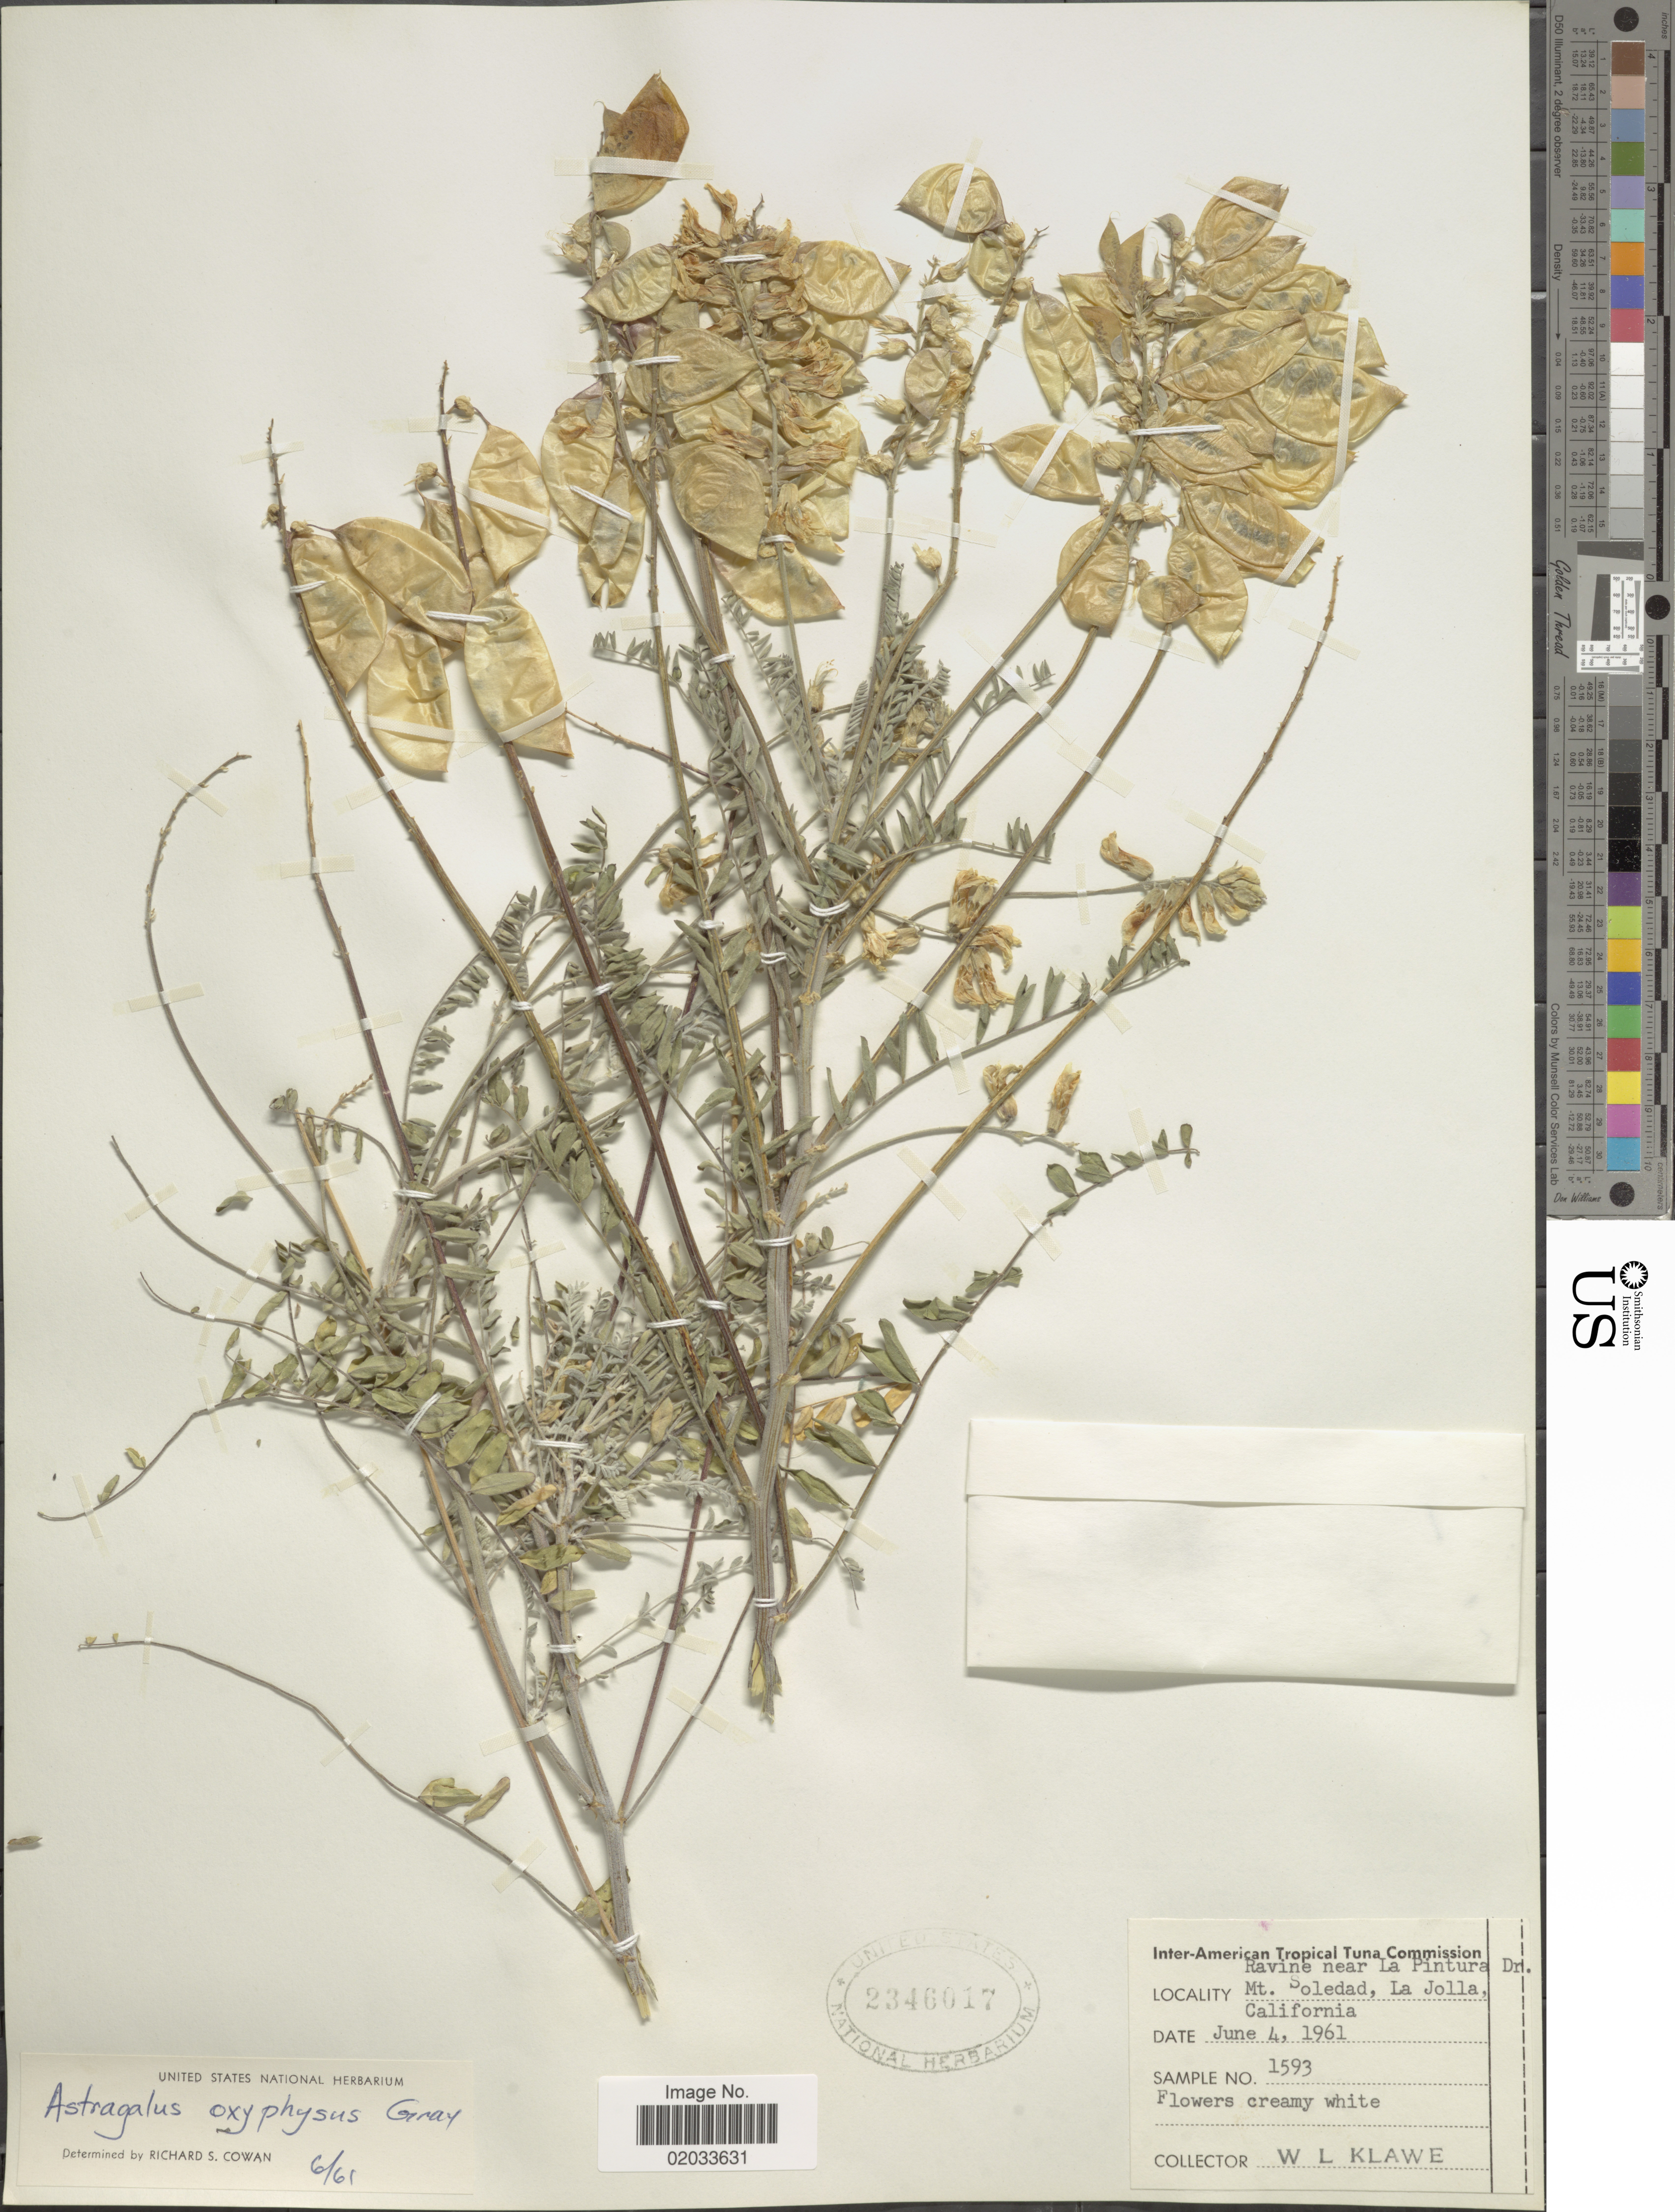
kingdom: Plantae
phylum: Tracheophyta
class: Magnoliopsida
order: Fabales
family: Fabaceae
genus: Astragalus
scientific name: Astragalus oxyphysus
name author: A. Gray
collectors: W. Klawe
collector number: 1593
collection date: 1961-06-04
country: United States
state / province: California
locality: Ravine near La Pintura Dr. Mt. Soledad, La Jolla.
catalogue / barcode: US 2346017